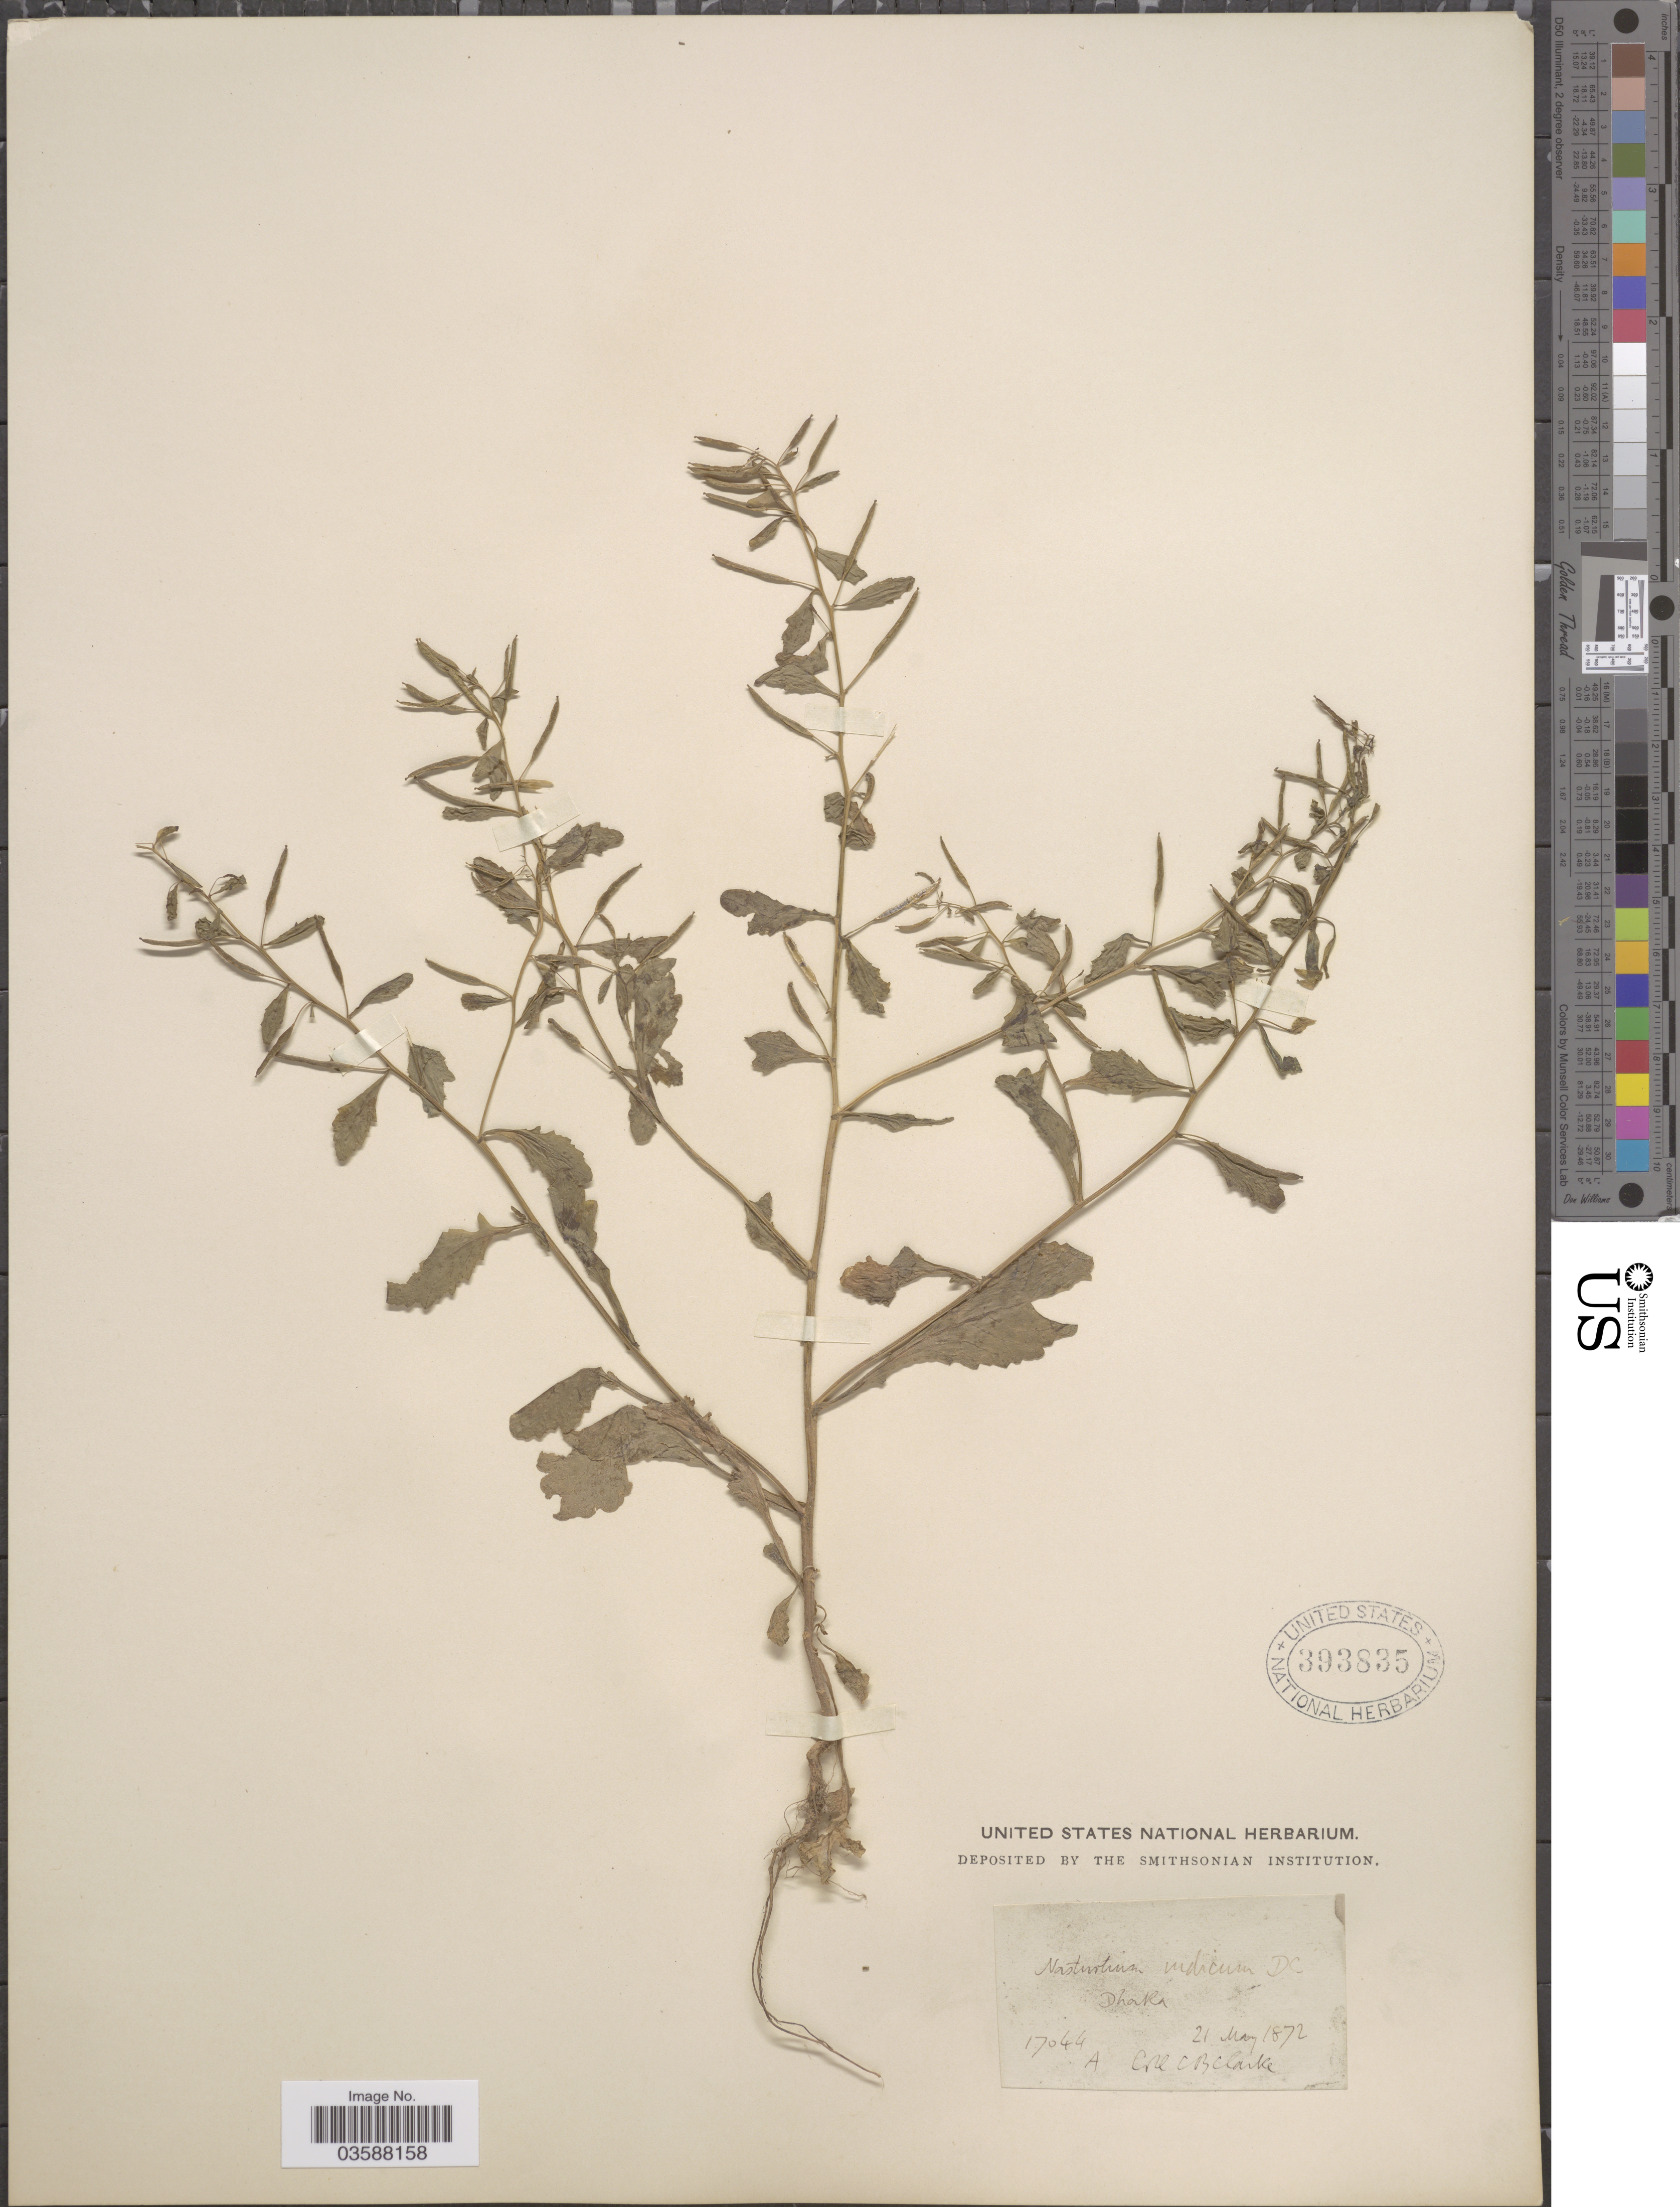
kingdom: Plantae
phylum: Tracheophyta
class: Magnoliopsida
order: Brassicales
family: Brassicaceae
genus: Rorippa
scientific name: Rorippa indica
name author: (L.) Hiern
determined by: Strong, M. T., (US), Smithsonian Institution - National Museum of Natural History (UNITED STATES)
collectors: C. B. Clarke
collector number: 17044A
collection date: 1872-05-21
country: Bangladesh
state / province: Dhaka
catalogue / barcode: US 393835